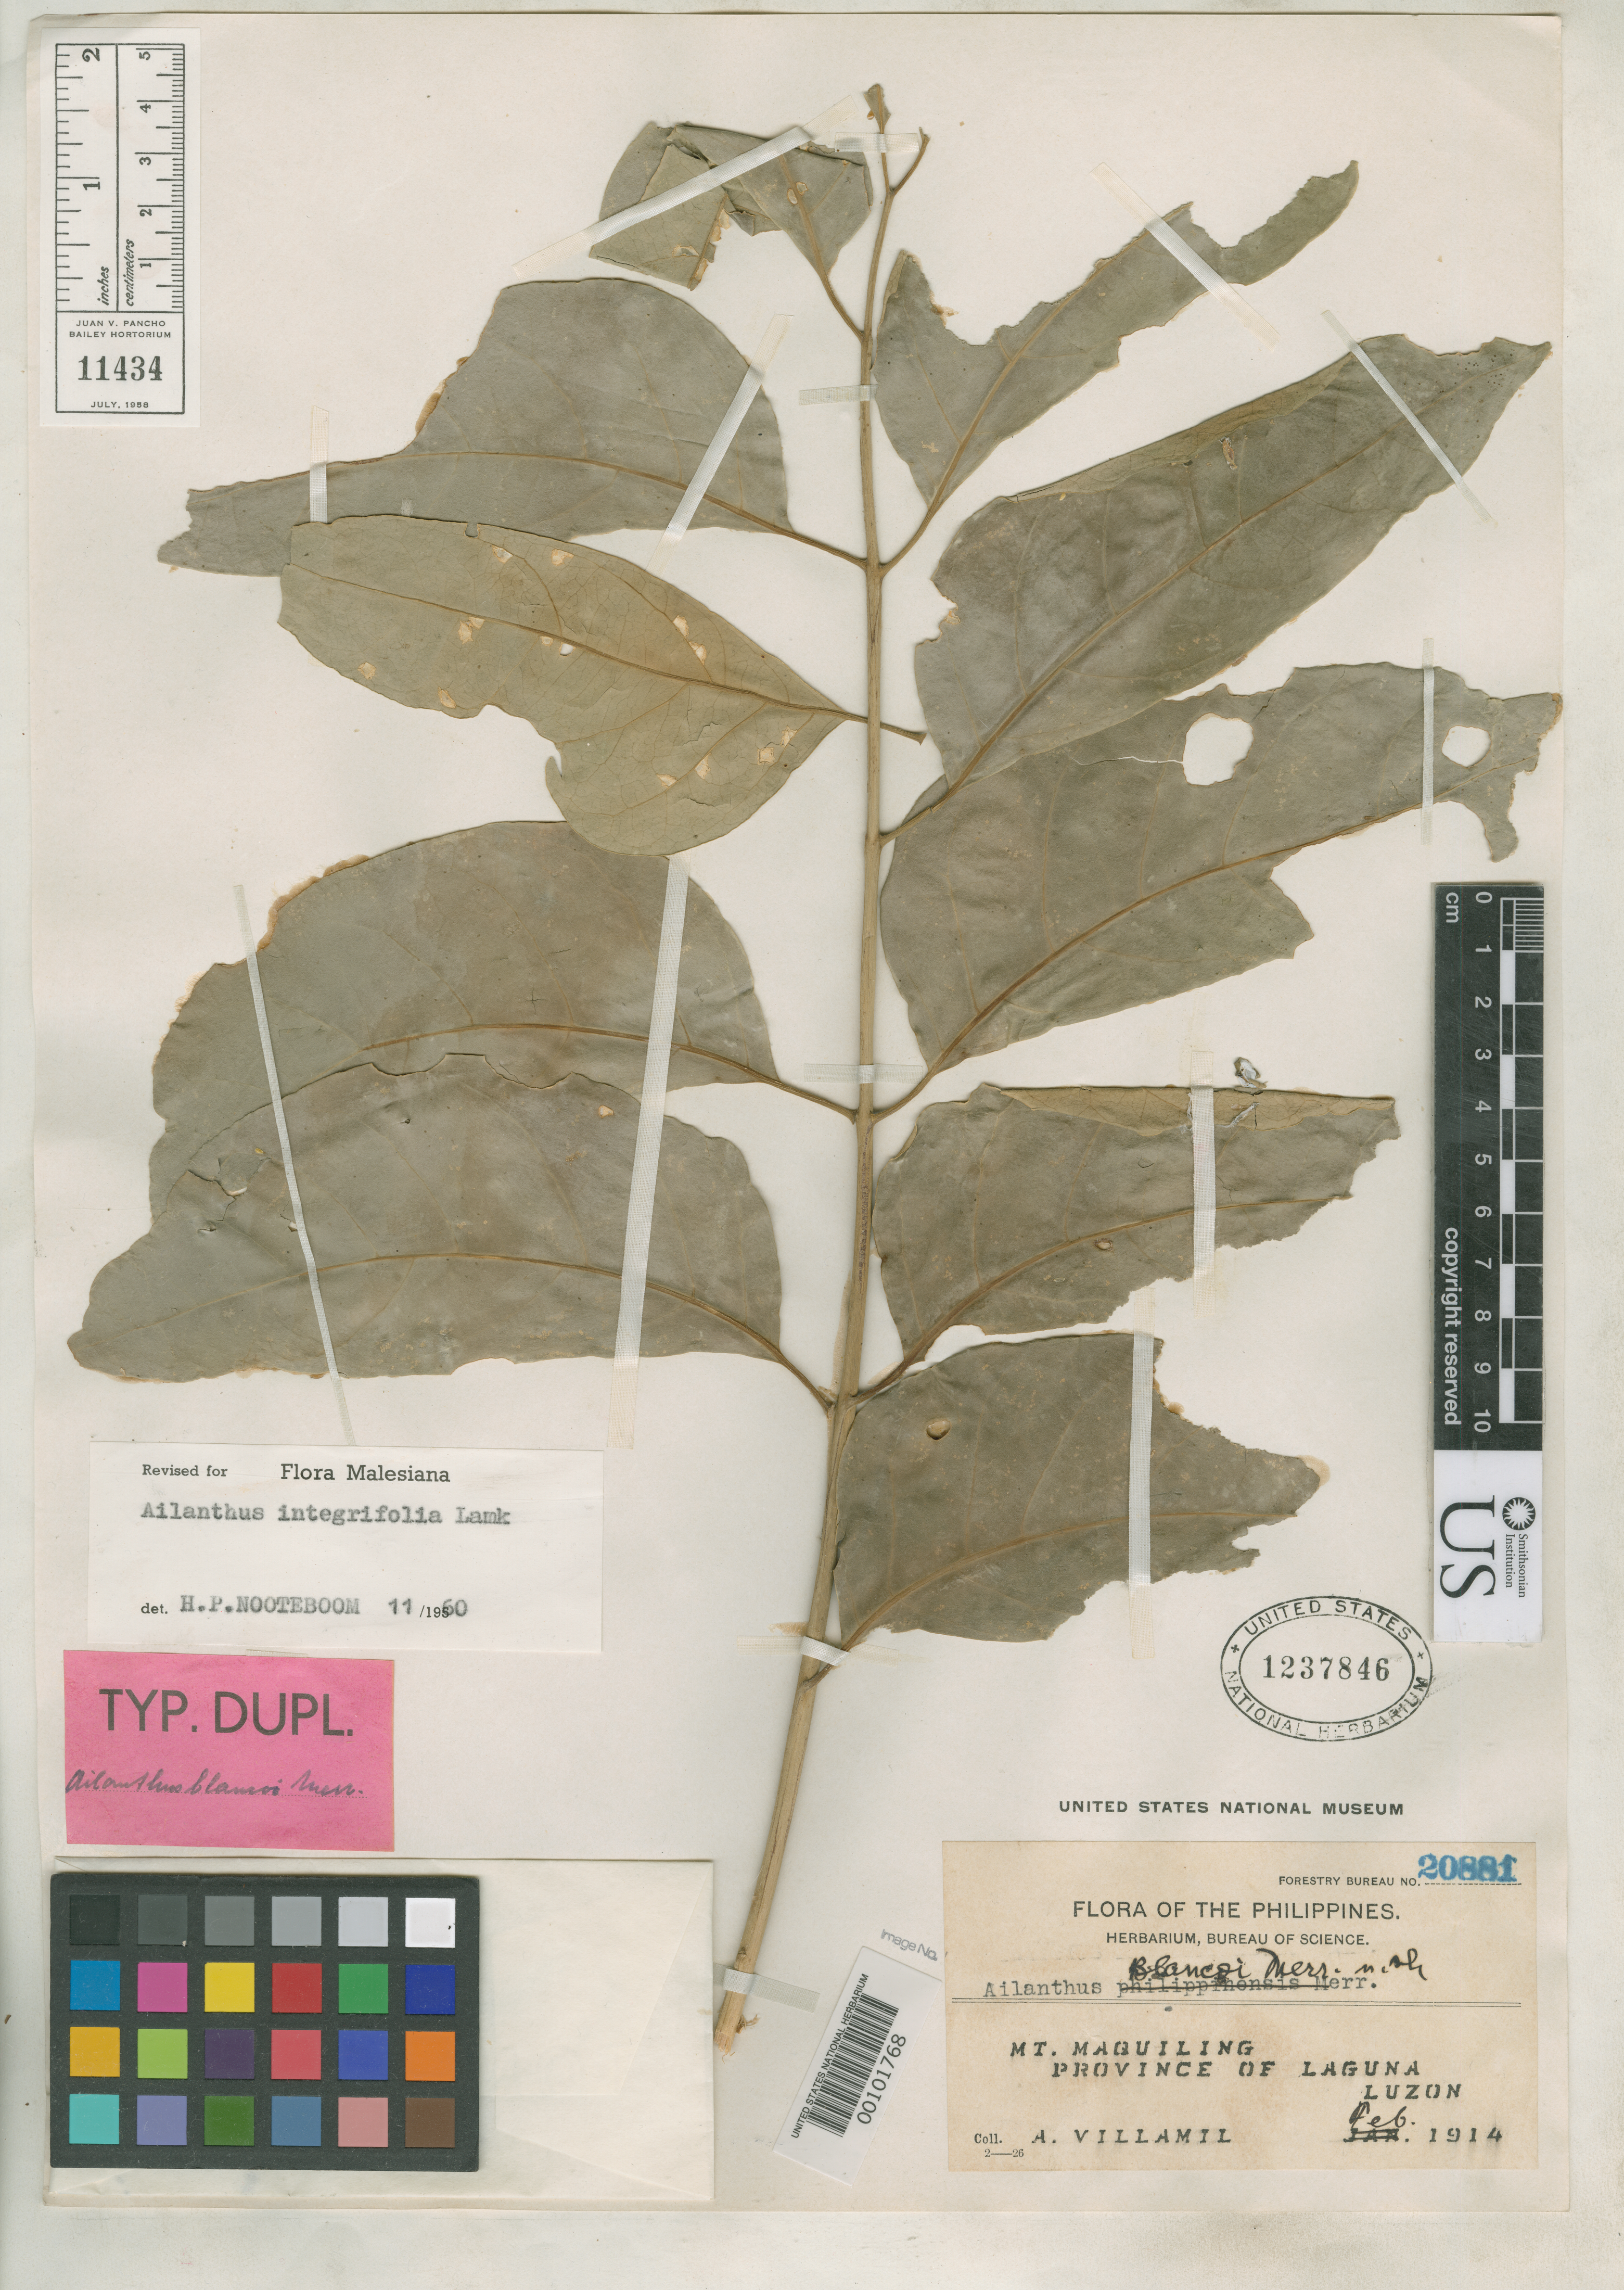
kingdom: Plantae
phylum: Tracheophyta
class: Magnoliopsida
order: Sapindales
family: Simaroubaceae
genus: Ailanthus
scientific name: Ailanthus blancoi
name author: Merr.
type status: Isotype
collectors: A. Villamil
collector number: For. Bur. 20881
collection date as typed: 25 Feb 1914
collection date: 1914-02-25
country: Philippines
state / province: Calabarzon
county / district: Laguna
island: Luzon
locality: Mt. Maguiling.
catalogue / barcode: US 1237846